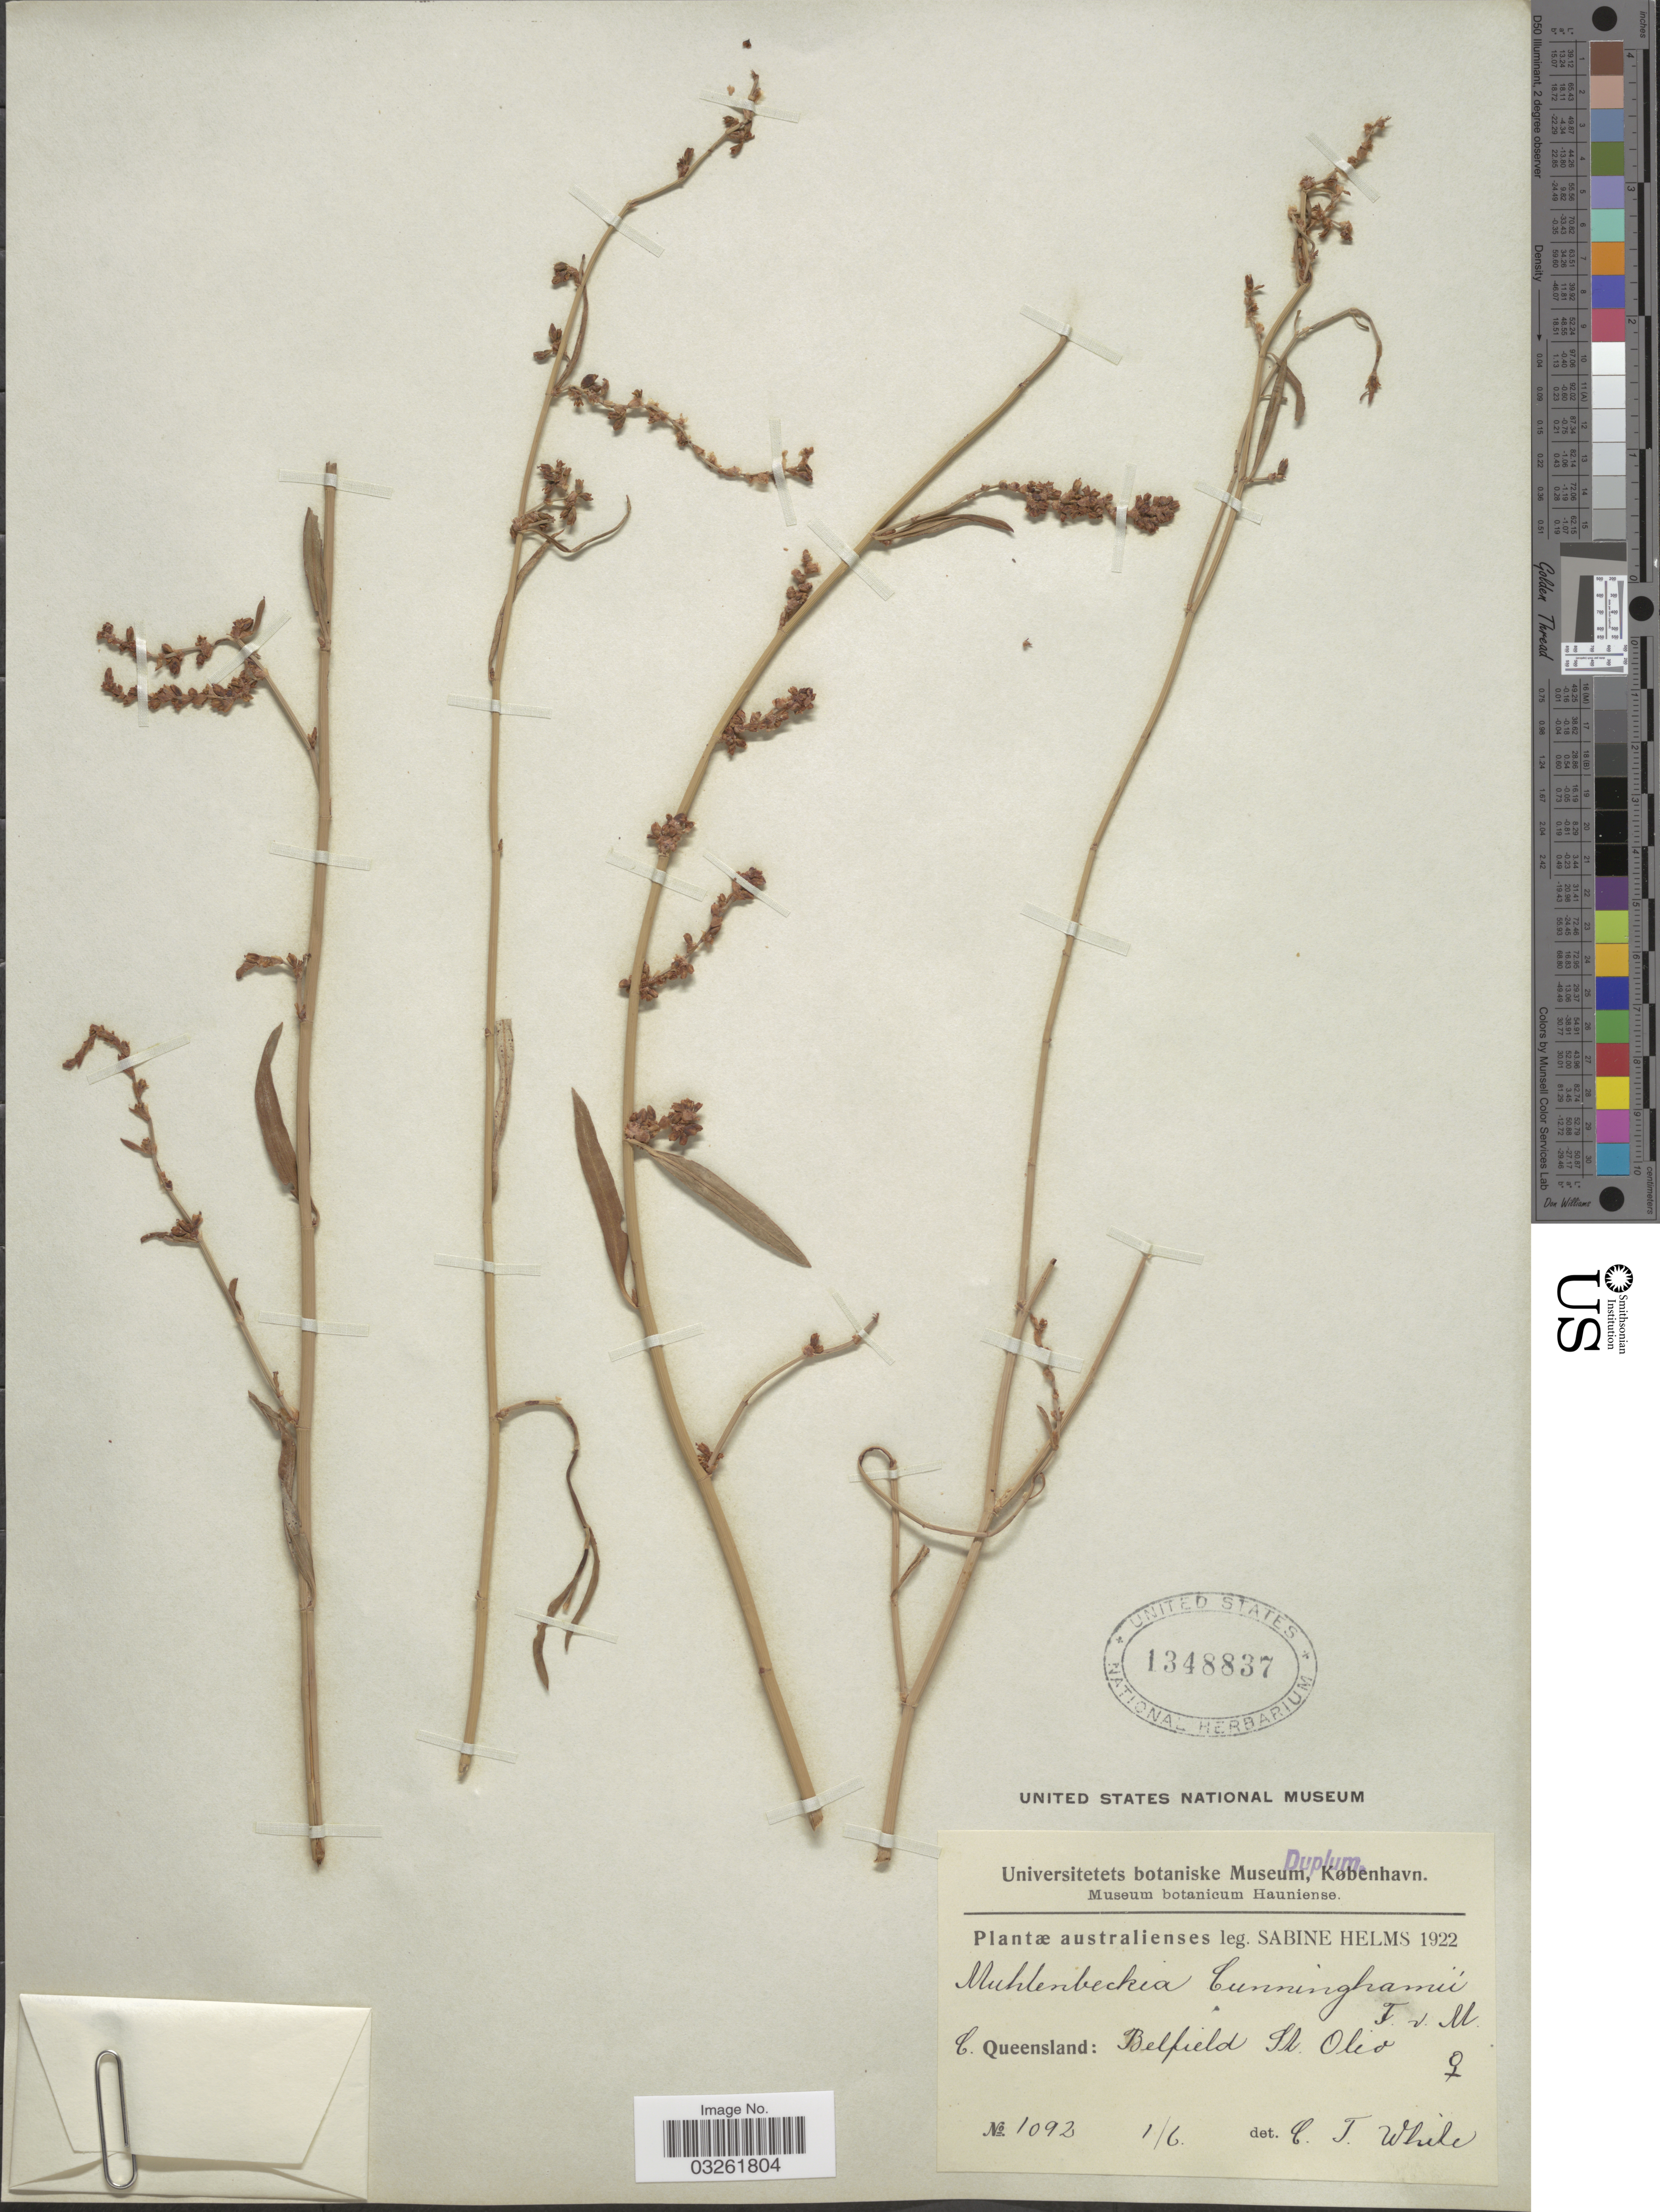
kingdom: Plantae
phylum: Tracheophyta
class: Magnoliopsida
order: Caryophyllales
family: Polygonaceae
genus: Duma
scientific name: Duma florulenta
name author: (Meisn.) T.M. Schust.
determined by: Strong, Mark T., (BOT), Smithsonian Institution - National Museum of Natural History (UNITED STATES)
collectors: S. Helms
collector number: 1092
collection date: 1922-06-01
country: Australia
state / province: Queensland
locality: C. Queensland: Belfield St. Ohio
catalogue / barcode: US 1348837